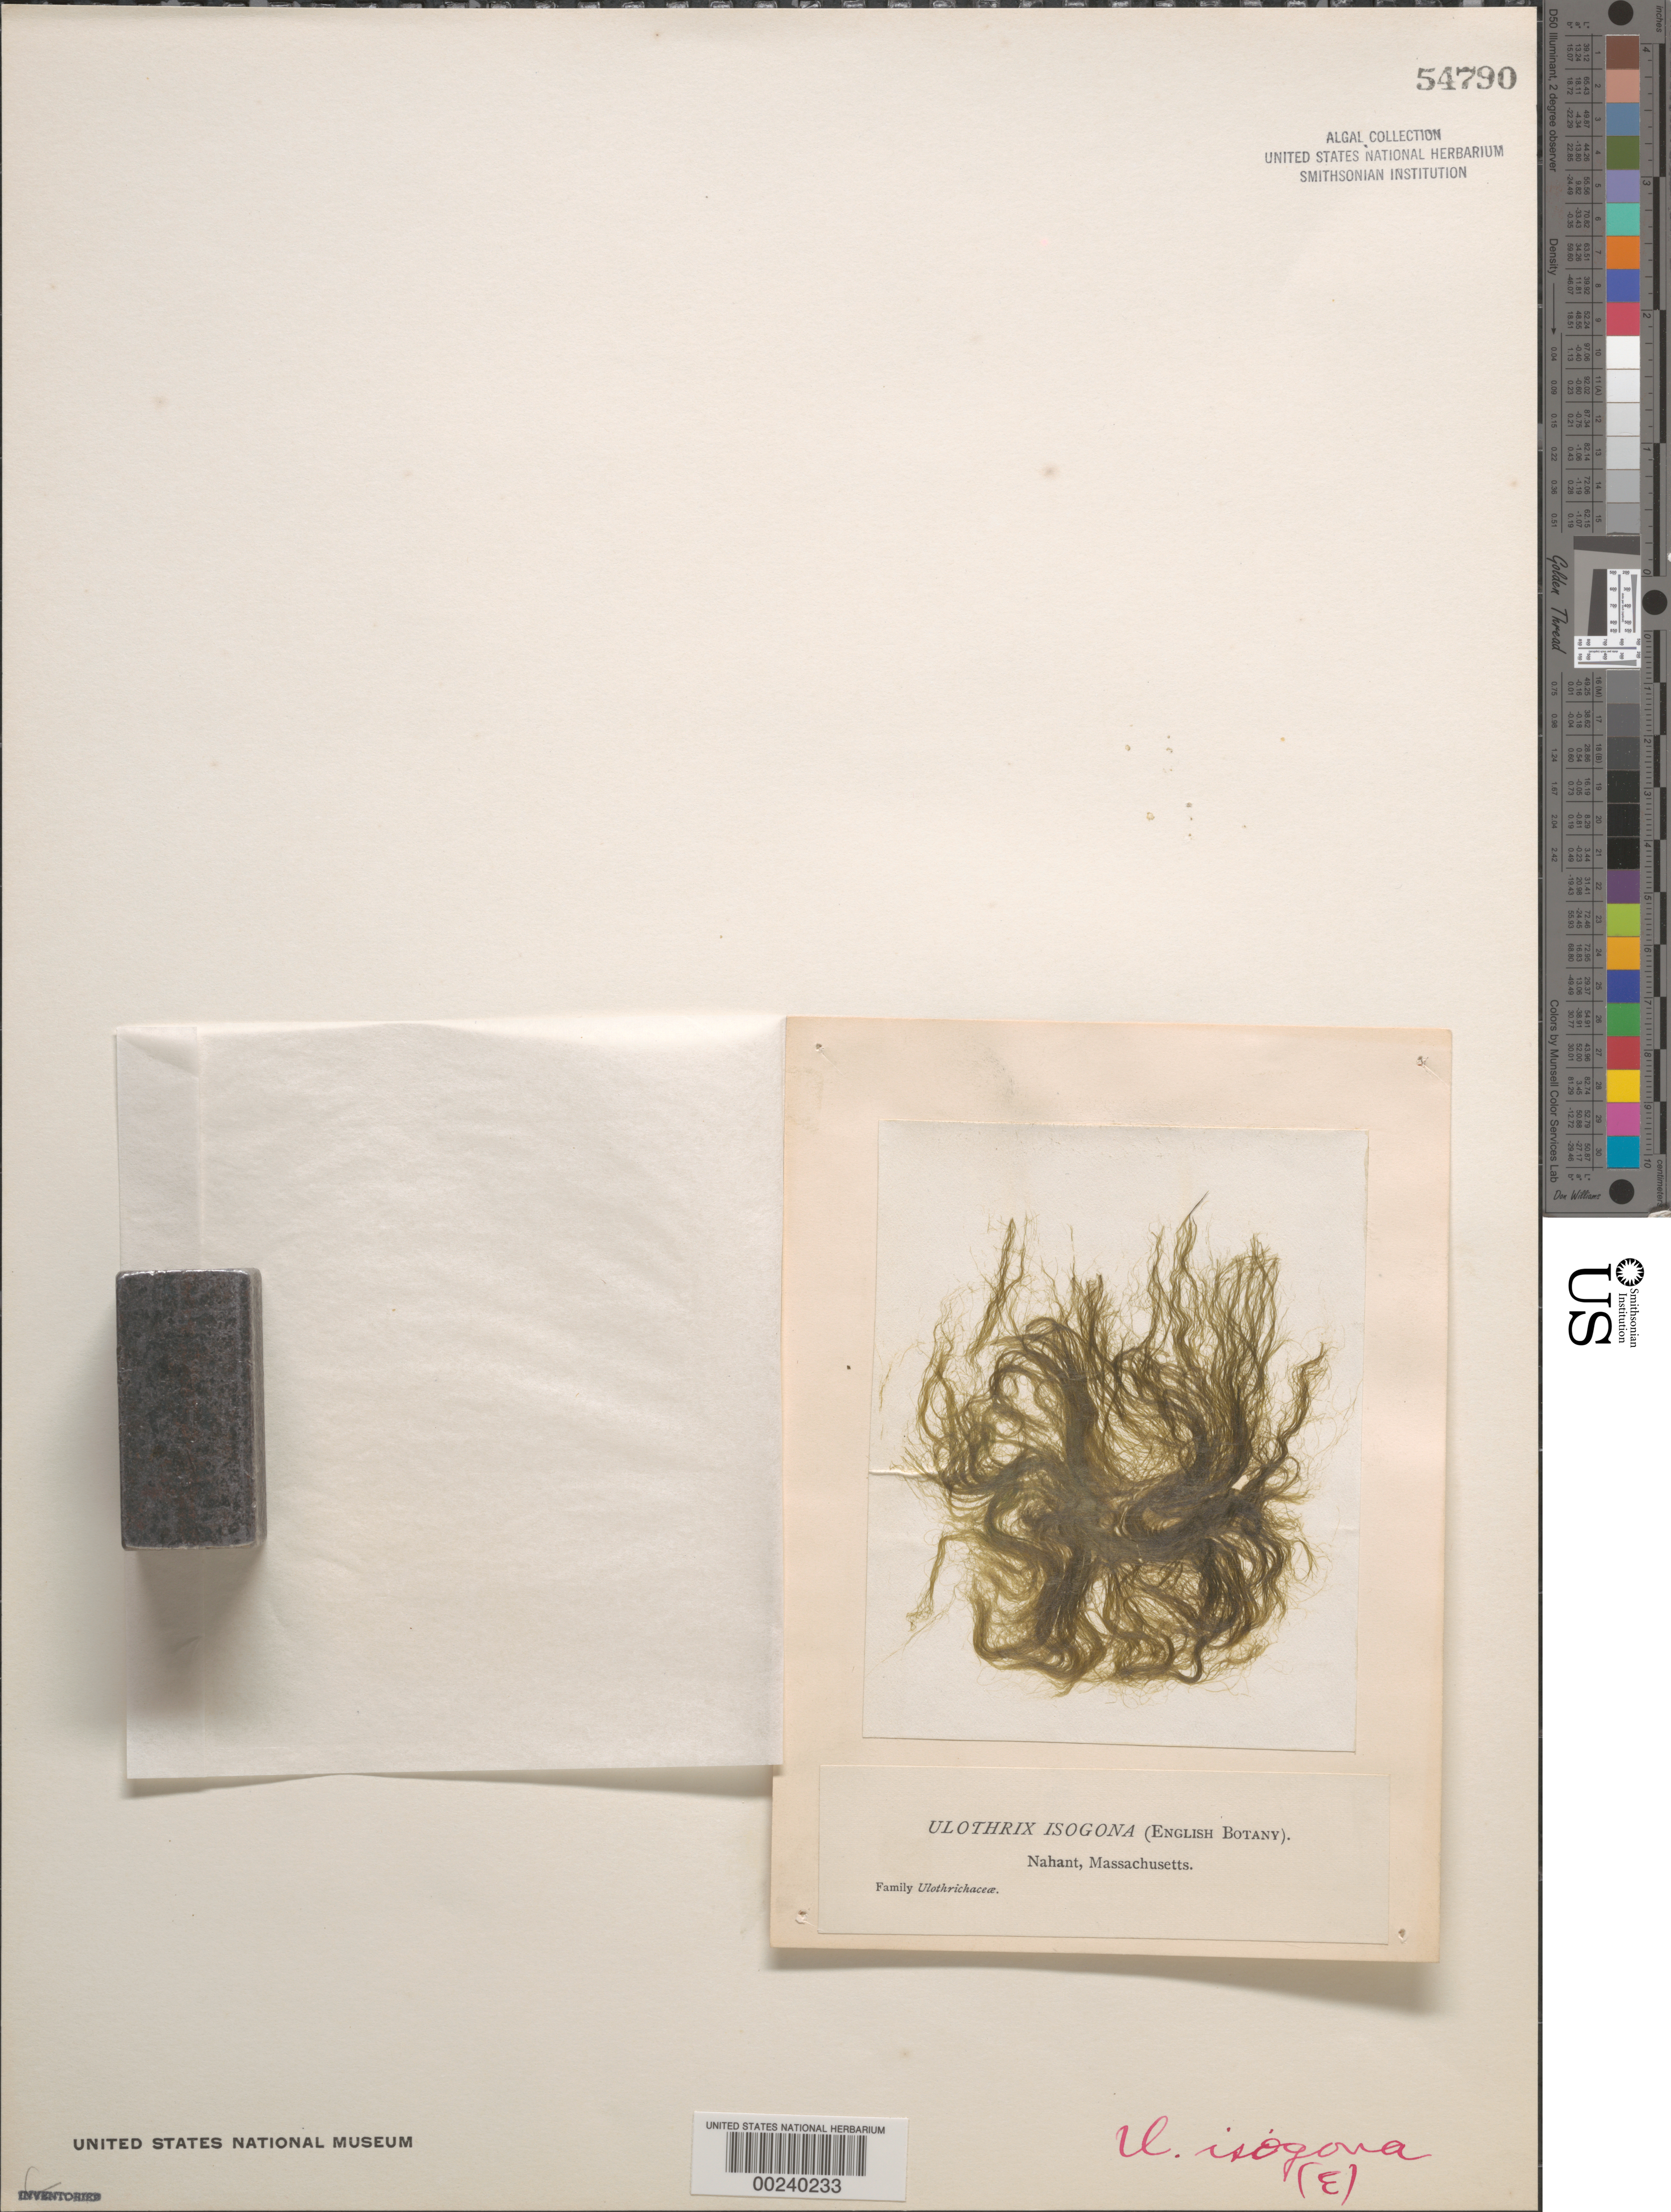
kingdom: Plantae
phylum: Chlorophyta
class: Ulvophyceae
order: Ulotrichales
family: Ulotrichaceae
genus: Ulothrix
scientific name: Ulothrix isogona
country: United States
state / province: Massachusetts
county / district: Essex County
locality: Nahant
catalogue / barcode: US 54790